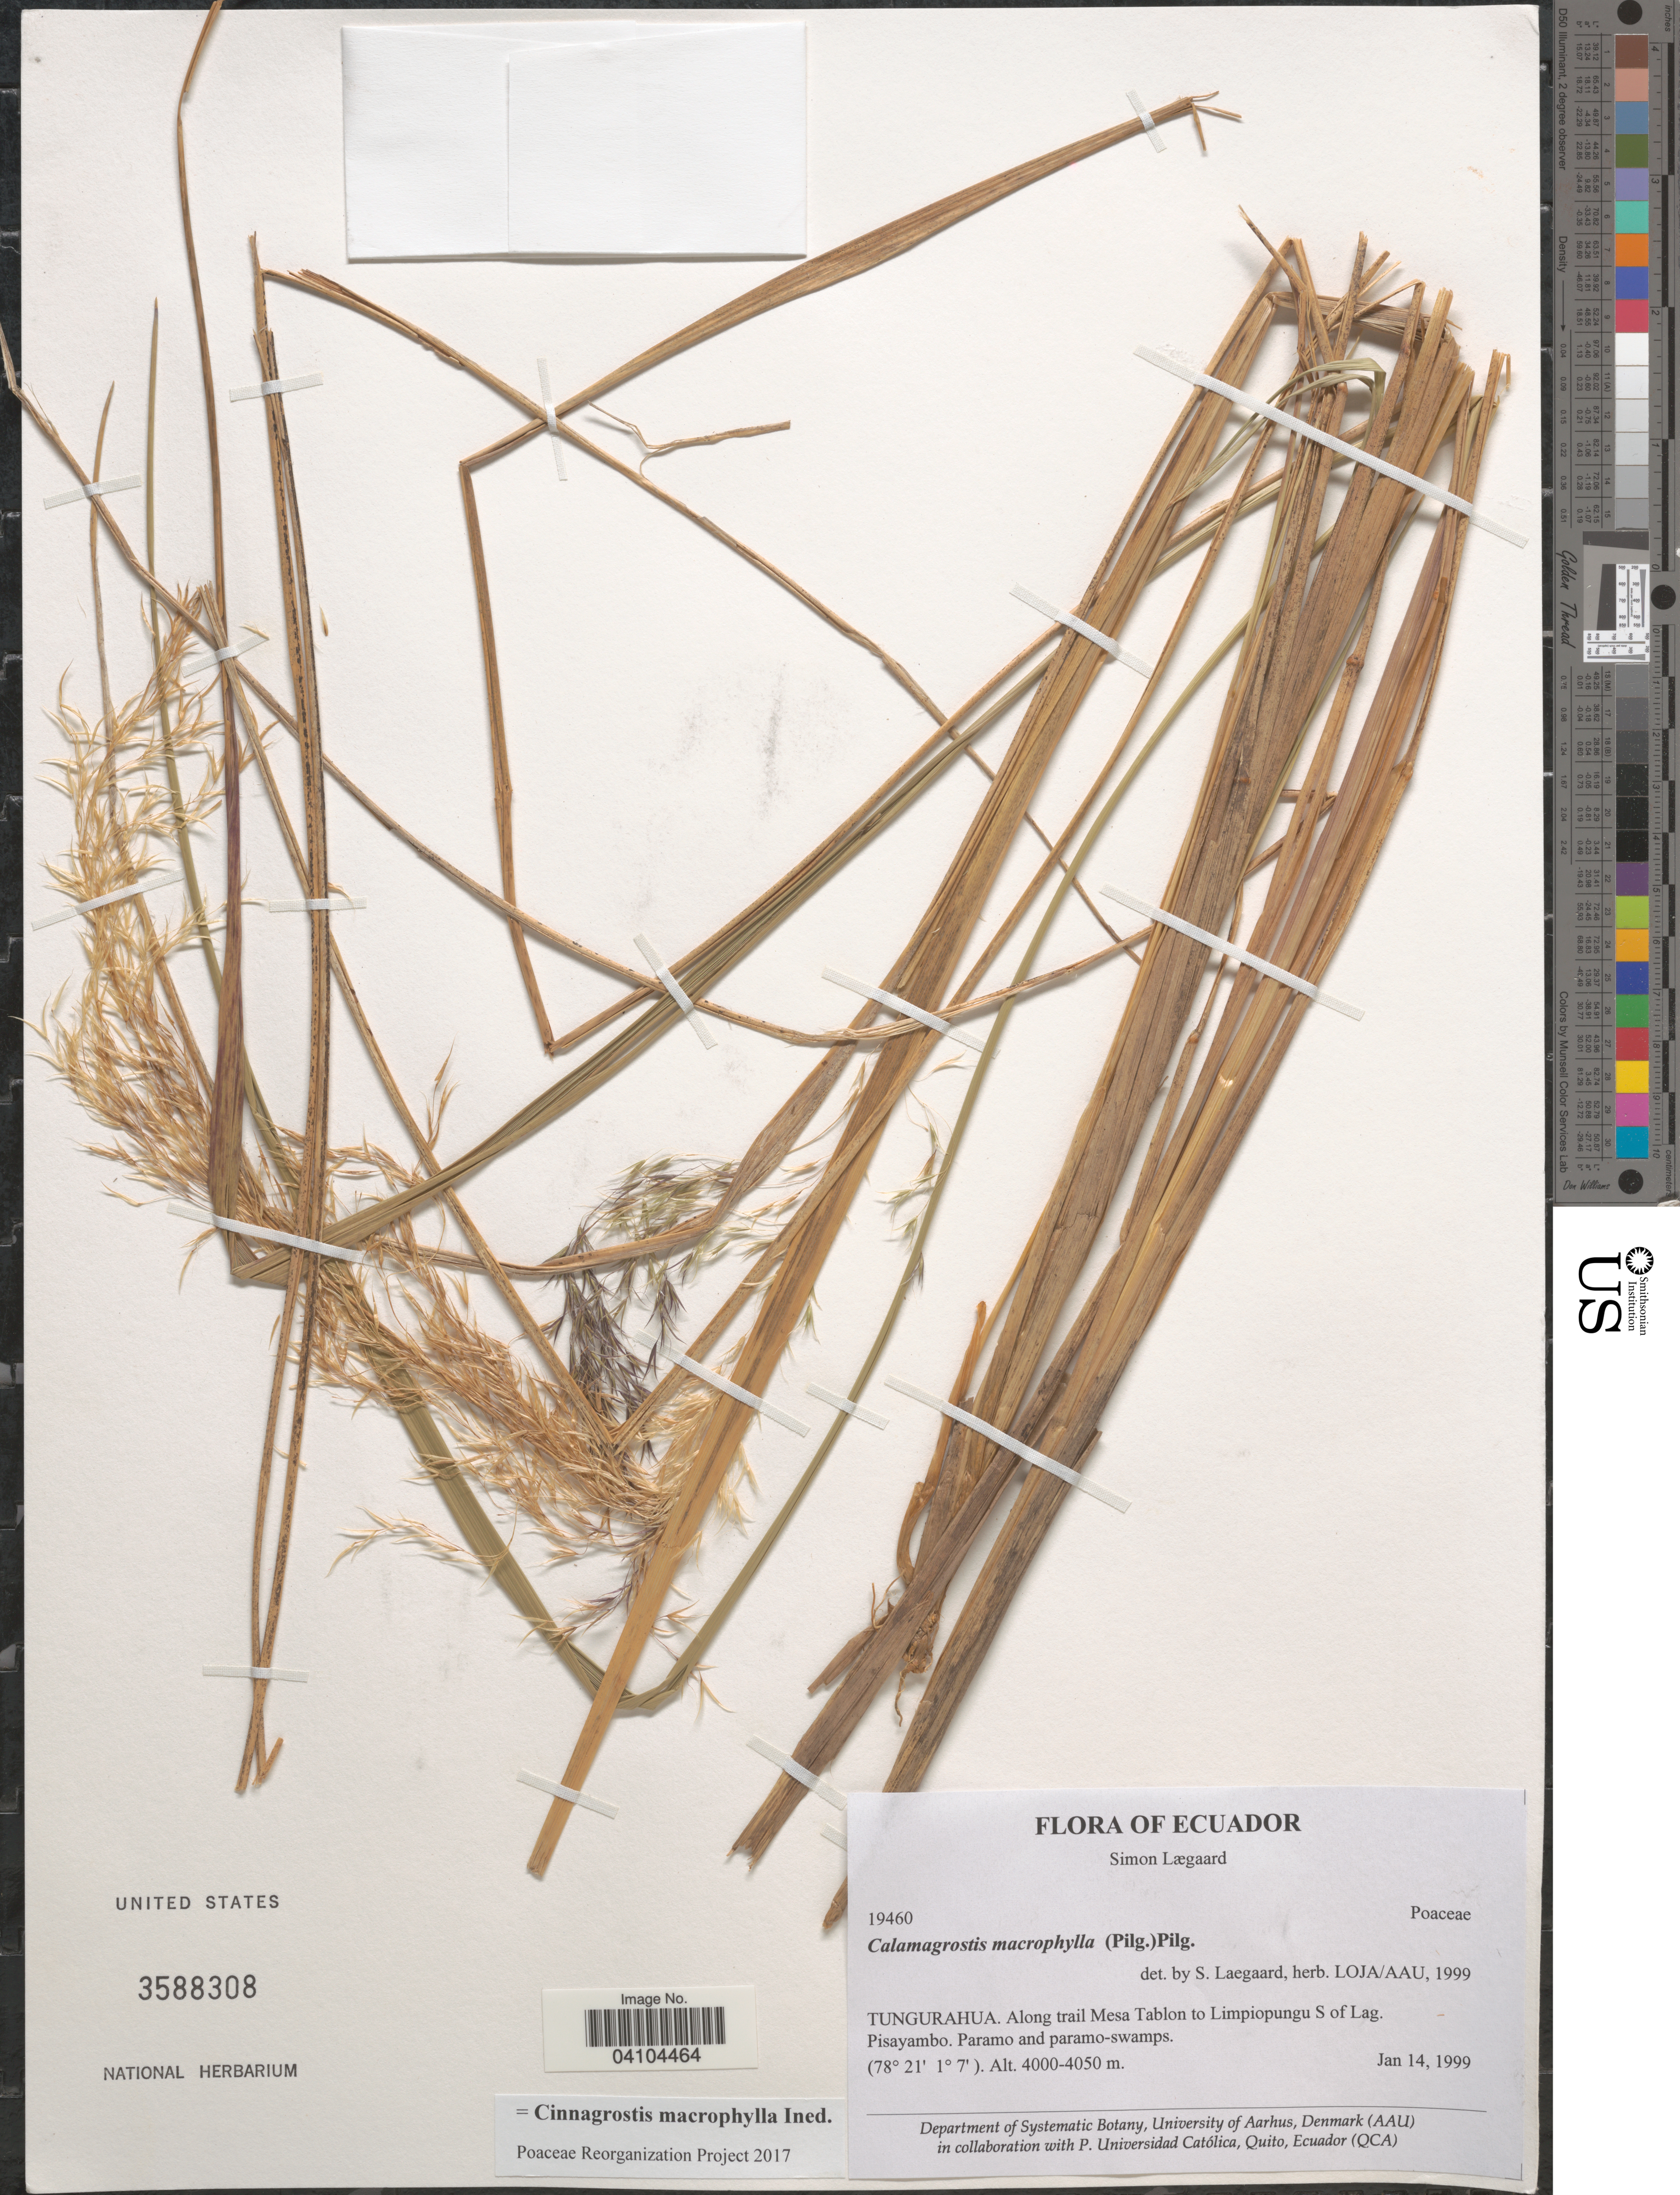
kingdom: Plantae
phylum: Tracheophyta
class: Liliopsida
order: Poales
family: Poaceae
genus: Cinnagrostis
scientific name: Cinnagrostis macrophylla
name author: (Pilg.) P.M. Peterson et al.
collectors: S. Lægaard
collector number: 19460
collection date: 1999-01-14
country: Ecuador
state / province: Tungurahua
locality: Along trail Mesa Tablon to Limpiopungu S of Lag. Pisayambo.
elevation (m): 4000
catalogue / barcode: US 3588308